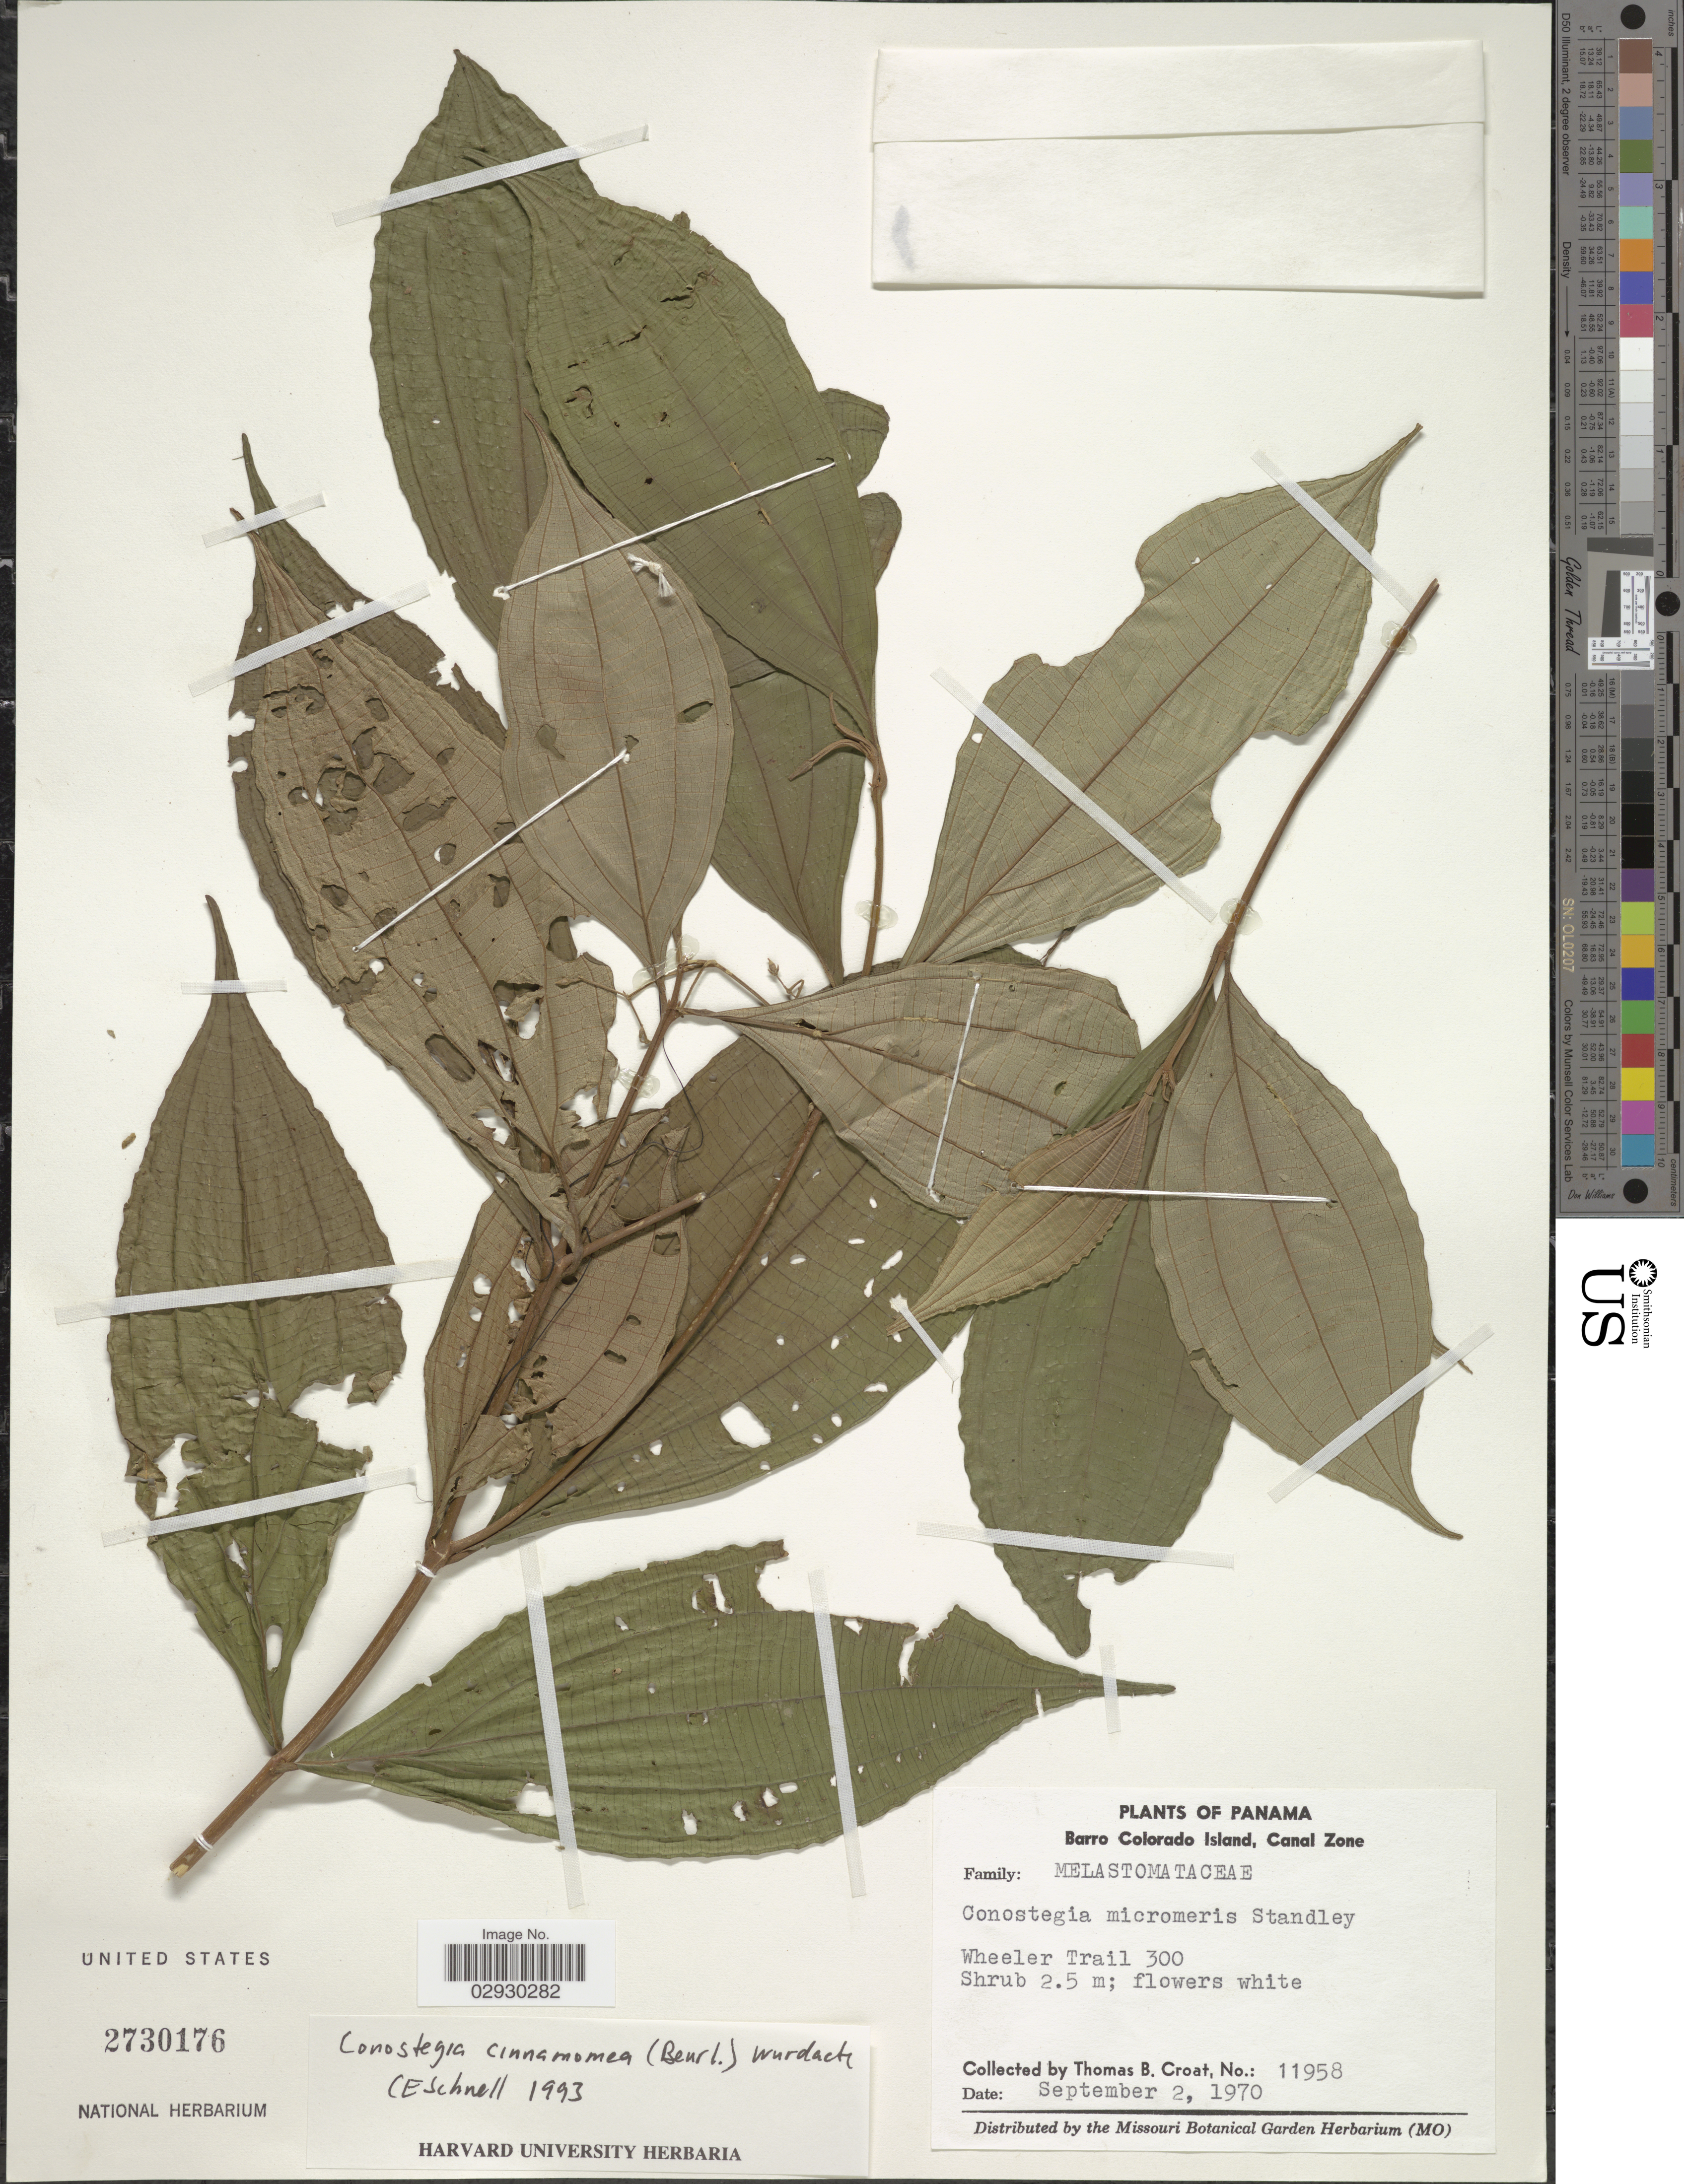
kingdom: Plantae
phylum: Tracheophyta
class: Magnoliopsida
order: Myrtales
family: Melastomataceae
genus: Conostegia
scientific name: Conostegia cinnamomea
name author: (Beurl.) Cogn.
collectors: T. B. Croat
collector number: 11958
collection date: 1970-09-02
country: Panama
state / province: Panamá Oeste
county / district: Canal Zone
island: Barro Colorado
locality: Barro Colorado Island, Canal Zone. Wheeler Trail 300.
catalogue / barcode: US 2730176